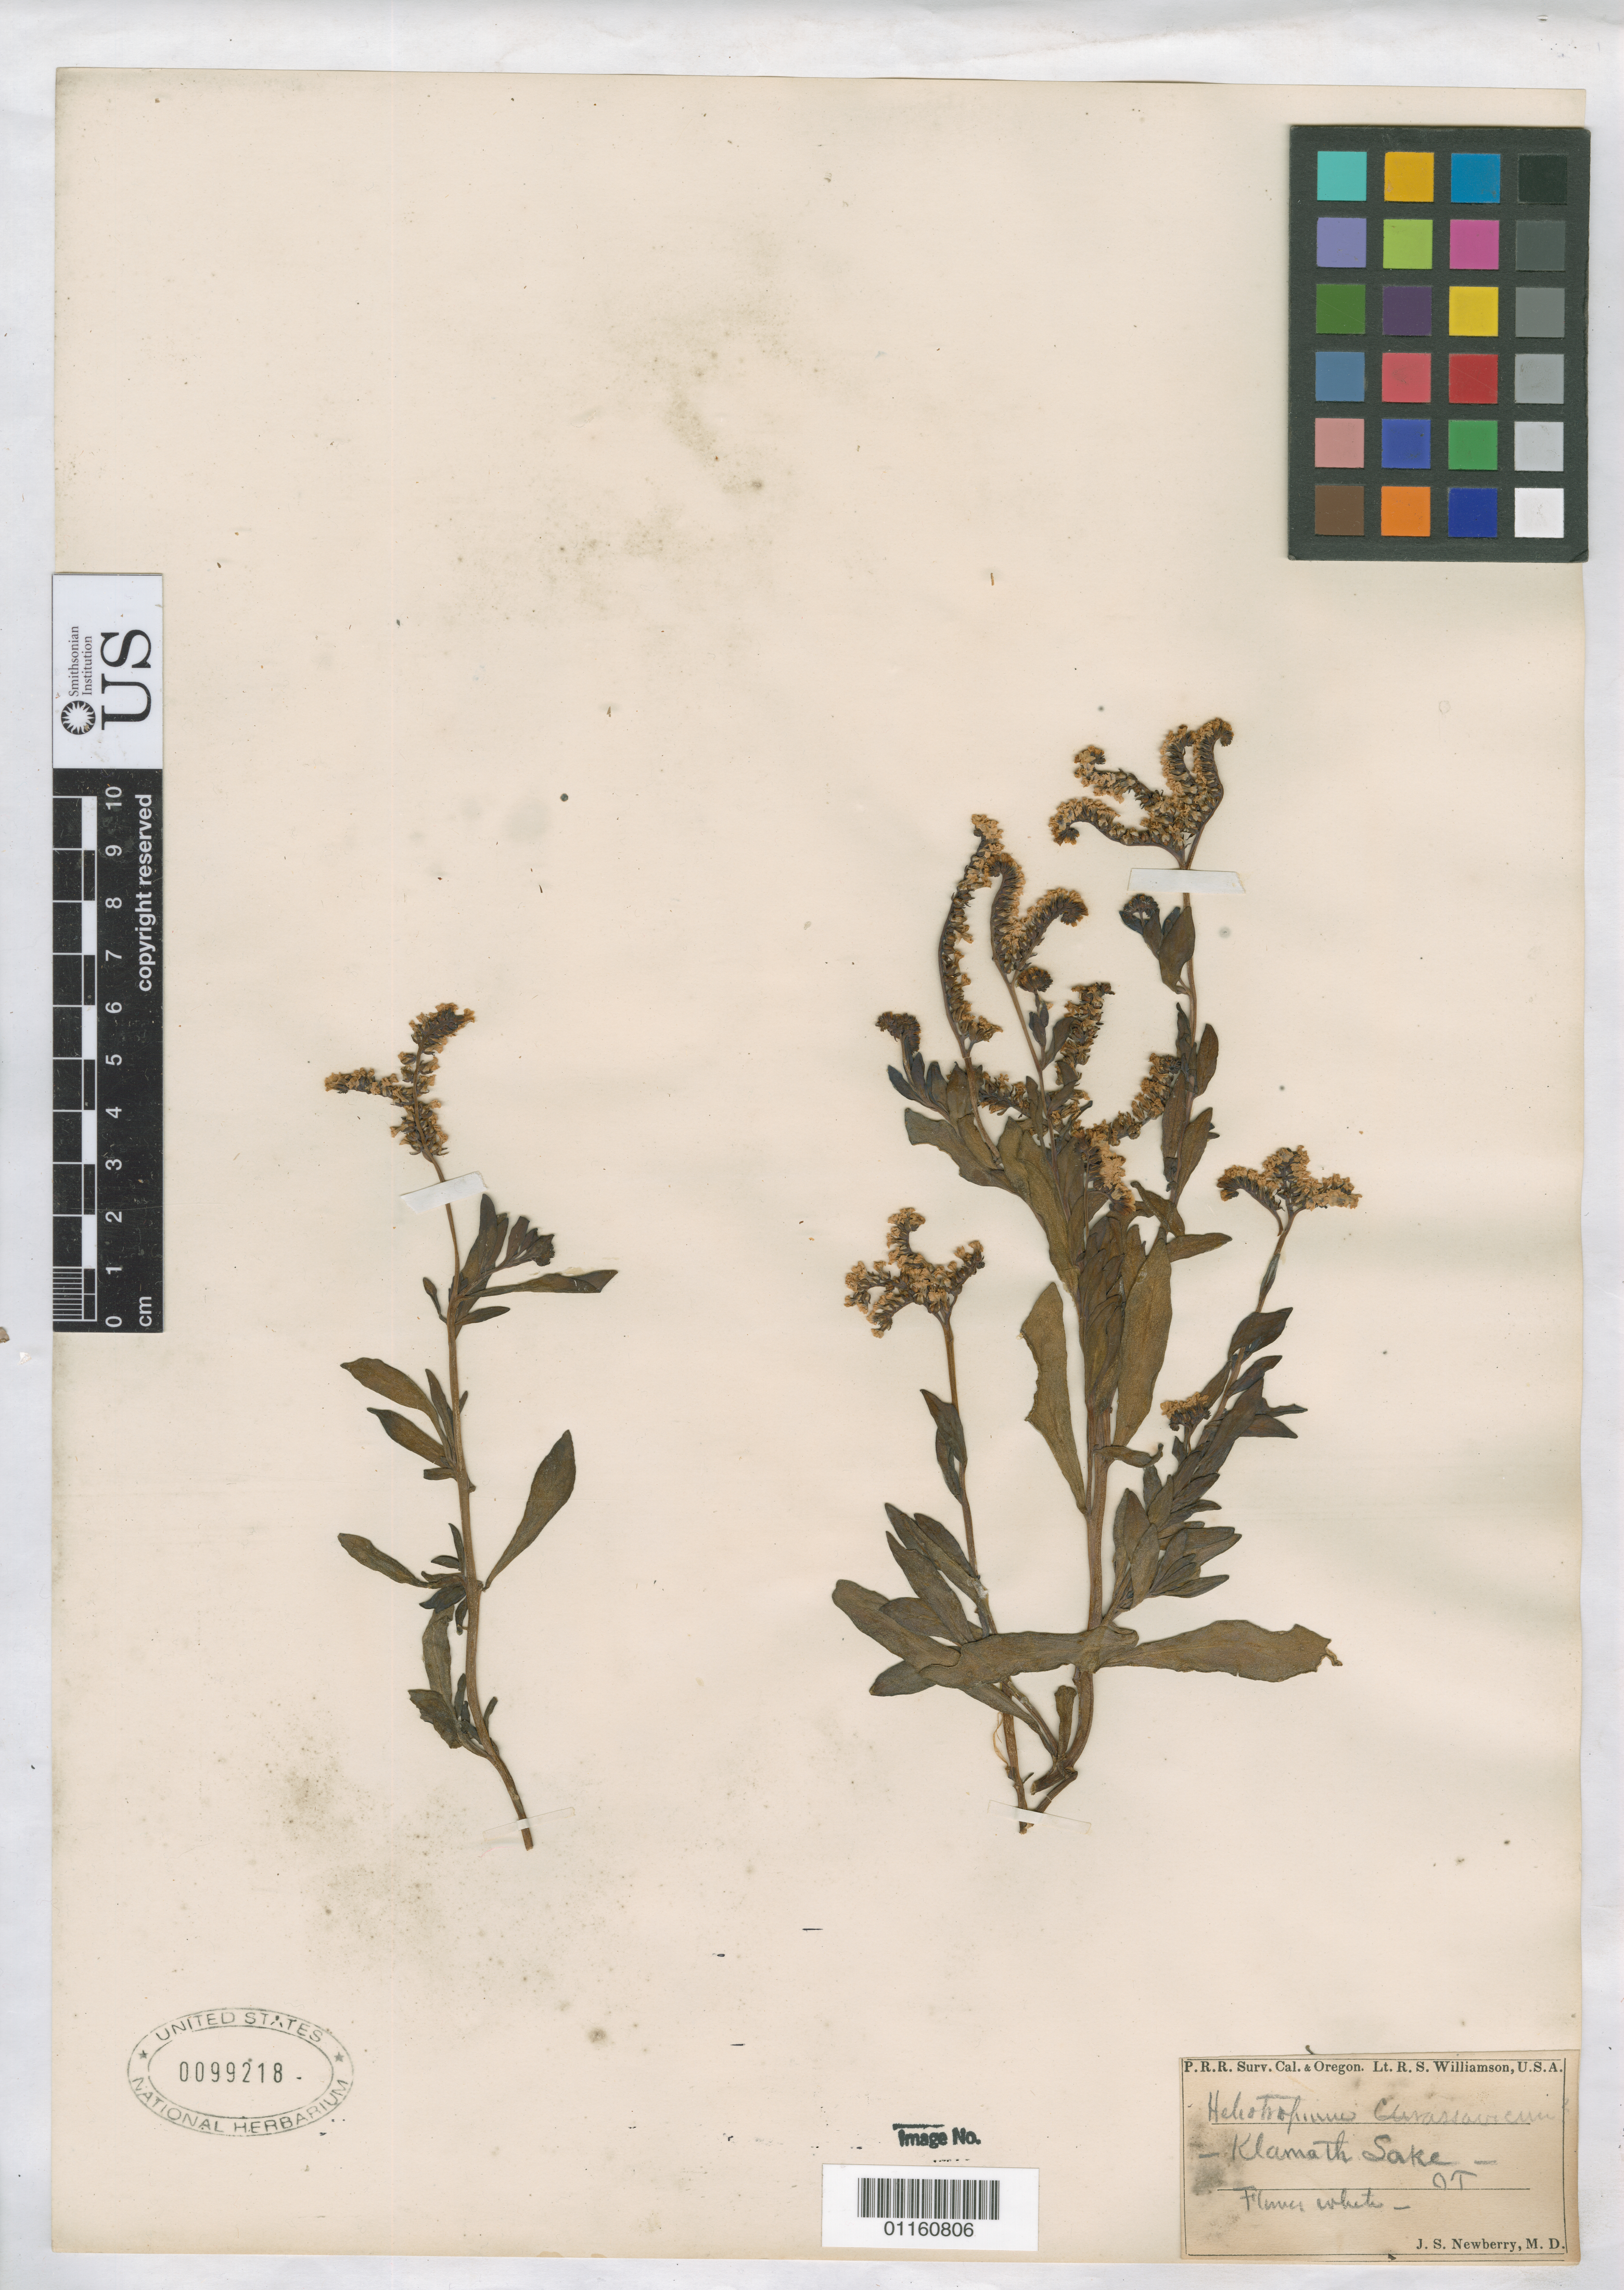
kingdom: Plantae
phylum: Tracheophyta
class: Magnoliopsida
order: Boraginales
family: Heliotropiaceae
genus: Heliotropium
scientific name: Heliotropium curassavicum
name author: L.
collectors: J. S. Newberry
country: United States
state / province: Oregon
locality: Klamath Sake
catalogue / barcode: US 99218